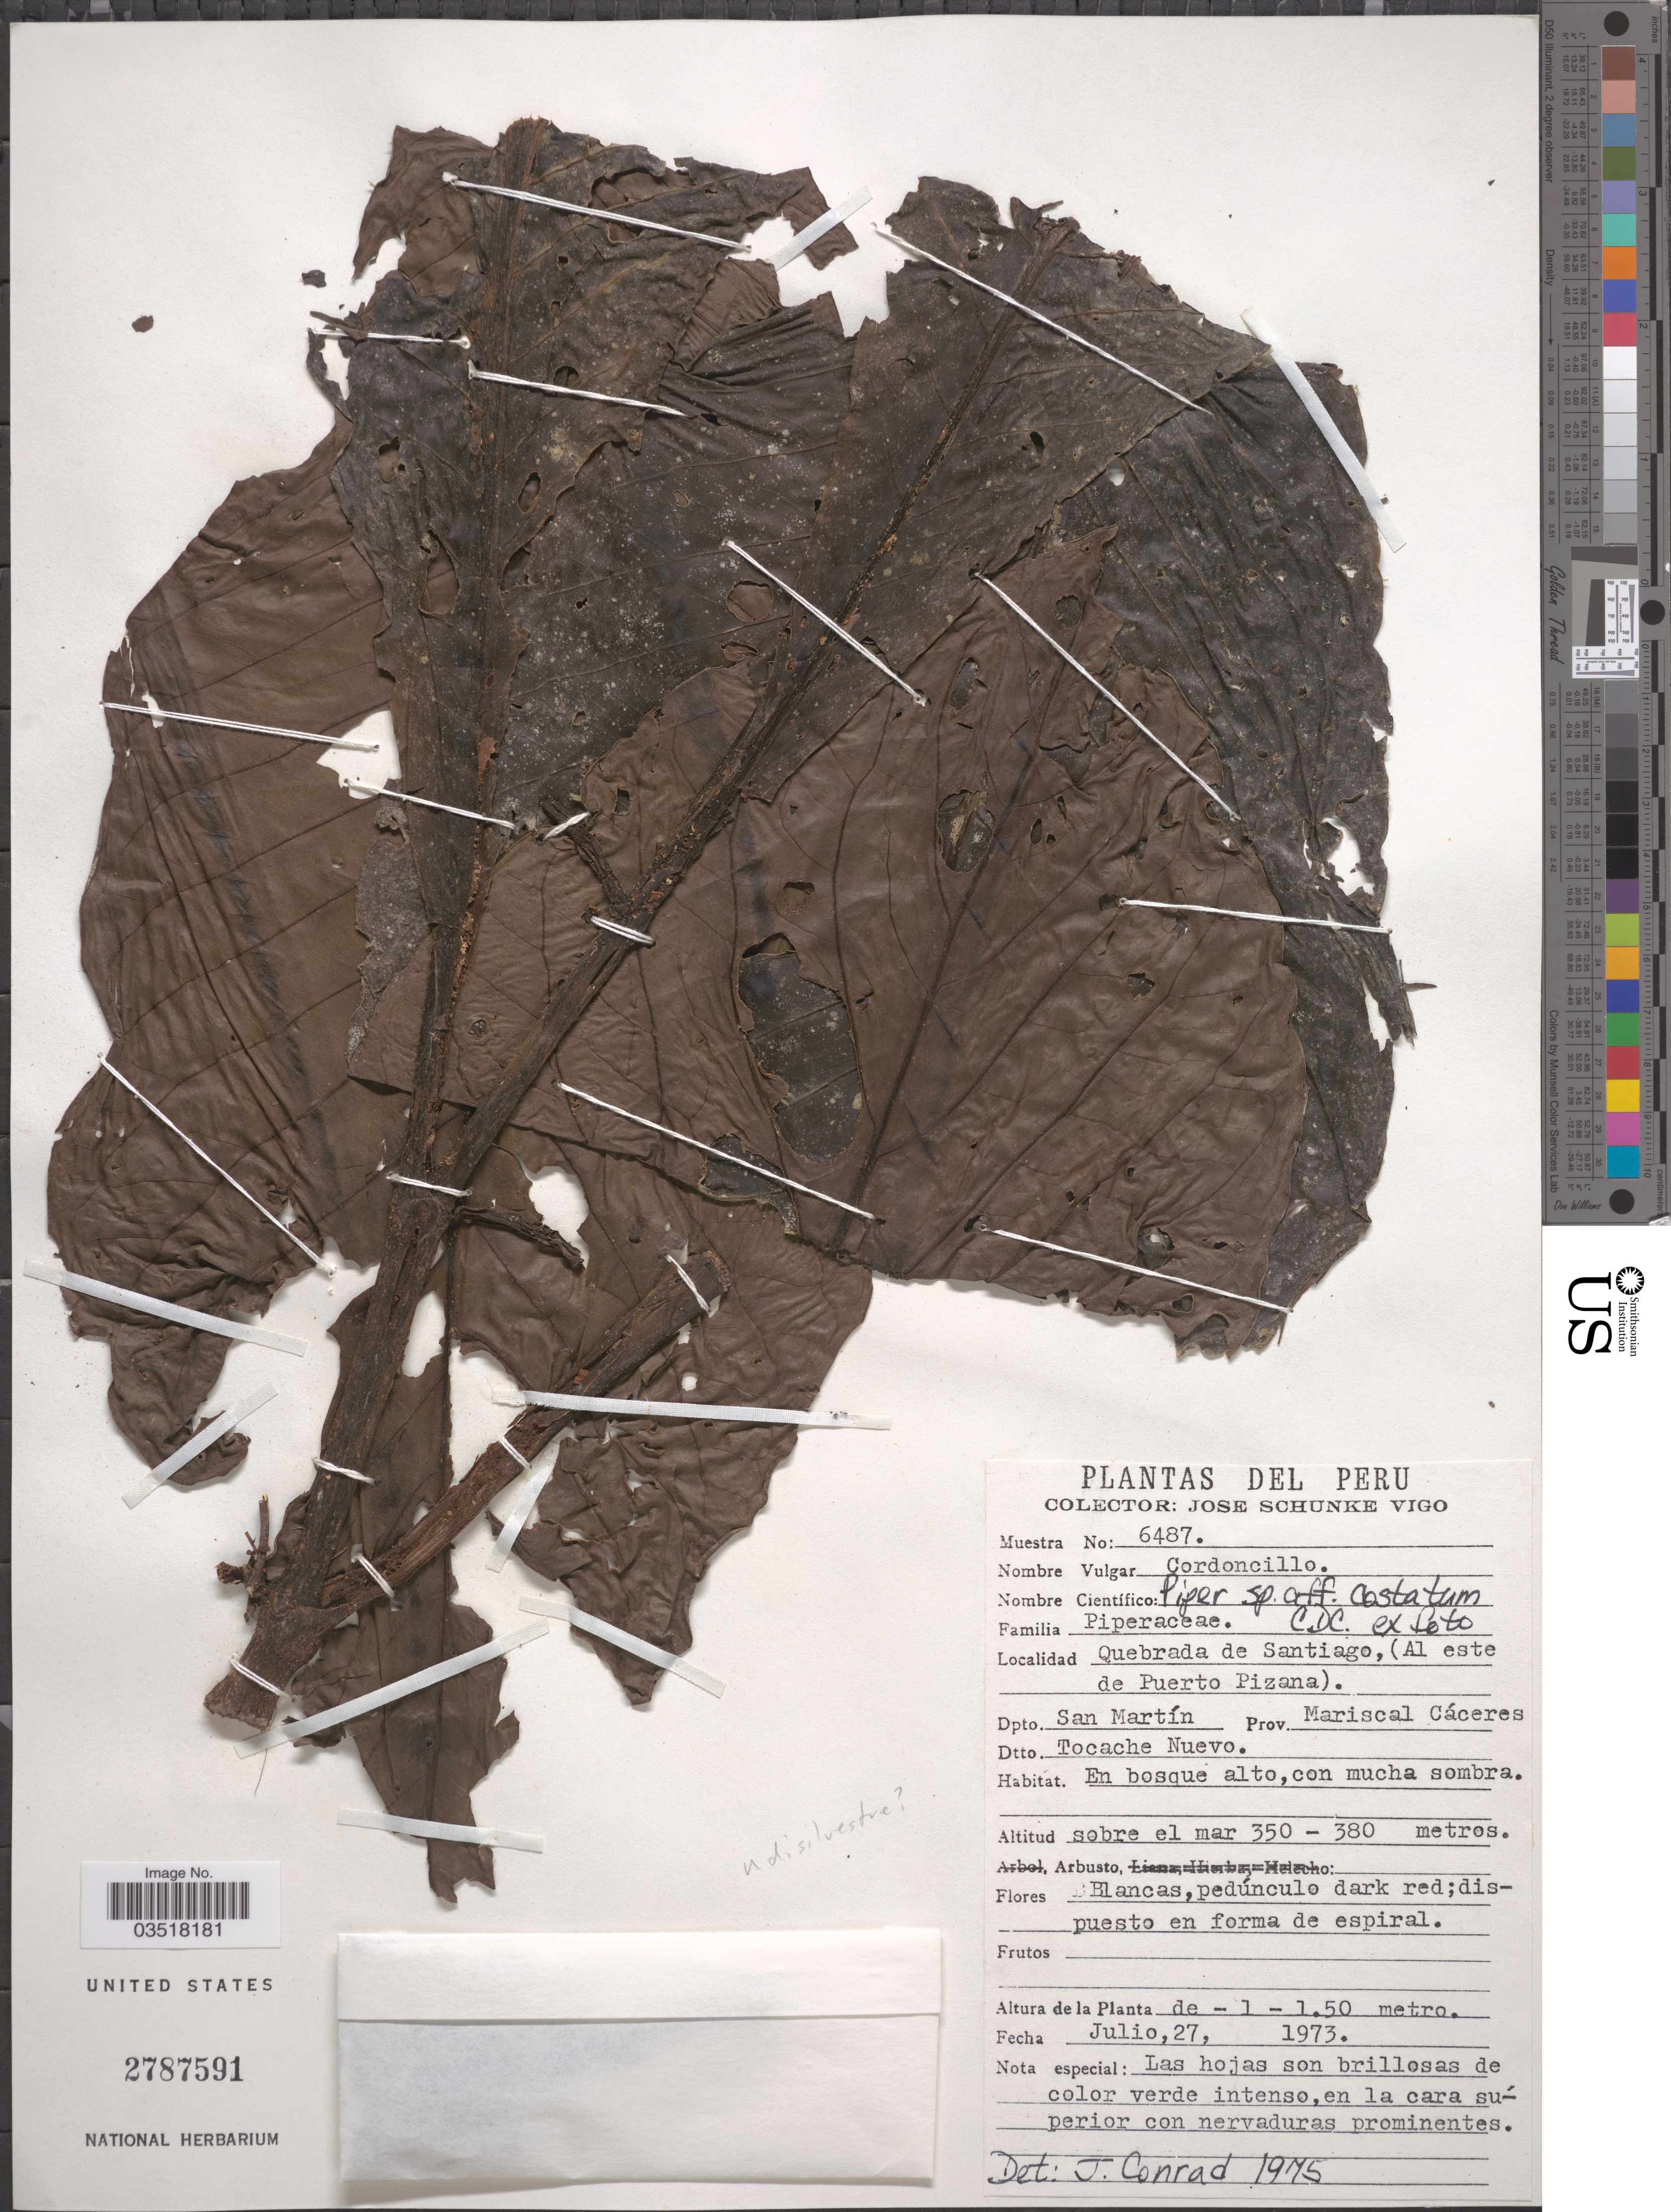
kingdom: Plantae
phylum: Tracheophyta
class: Magnoliopsida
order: Piperales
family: Piperaceae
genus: Piper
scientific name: Piper costatum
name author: C. DC.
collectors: J. Schunke Vigo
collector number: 6487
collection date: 1973-07-27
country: Peru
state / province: San Martín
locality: Quebrada de Santiago, (Al este de Puerto Pizana). Dpto. San Martín. Prov. Mariscal Cáceres. Dtto. Tocache Nuevo.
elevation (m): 350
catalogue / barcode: US 2787591